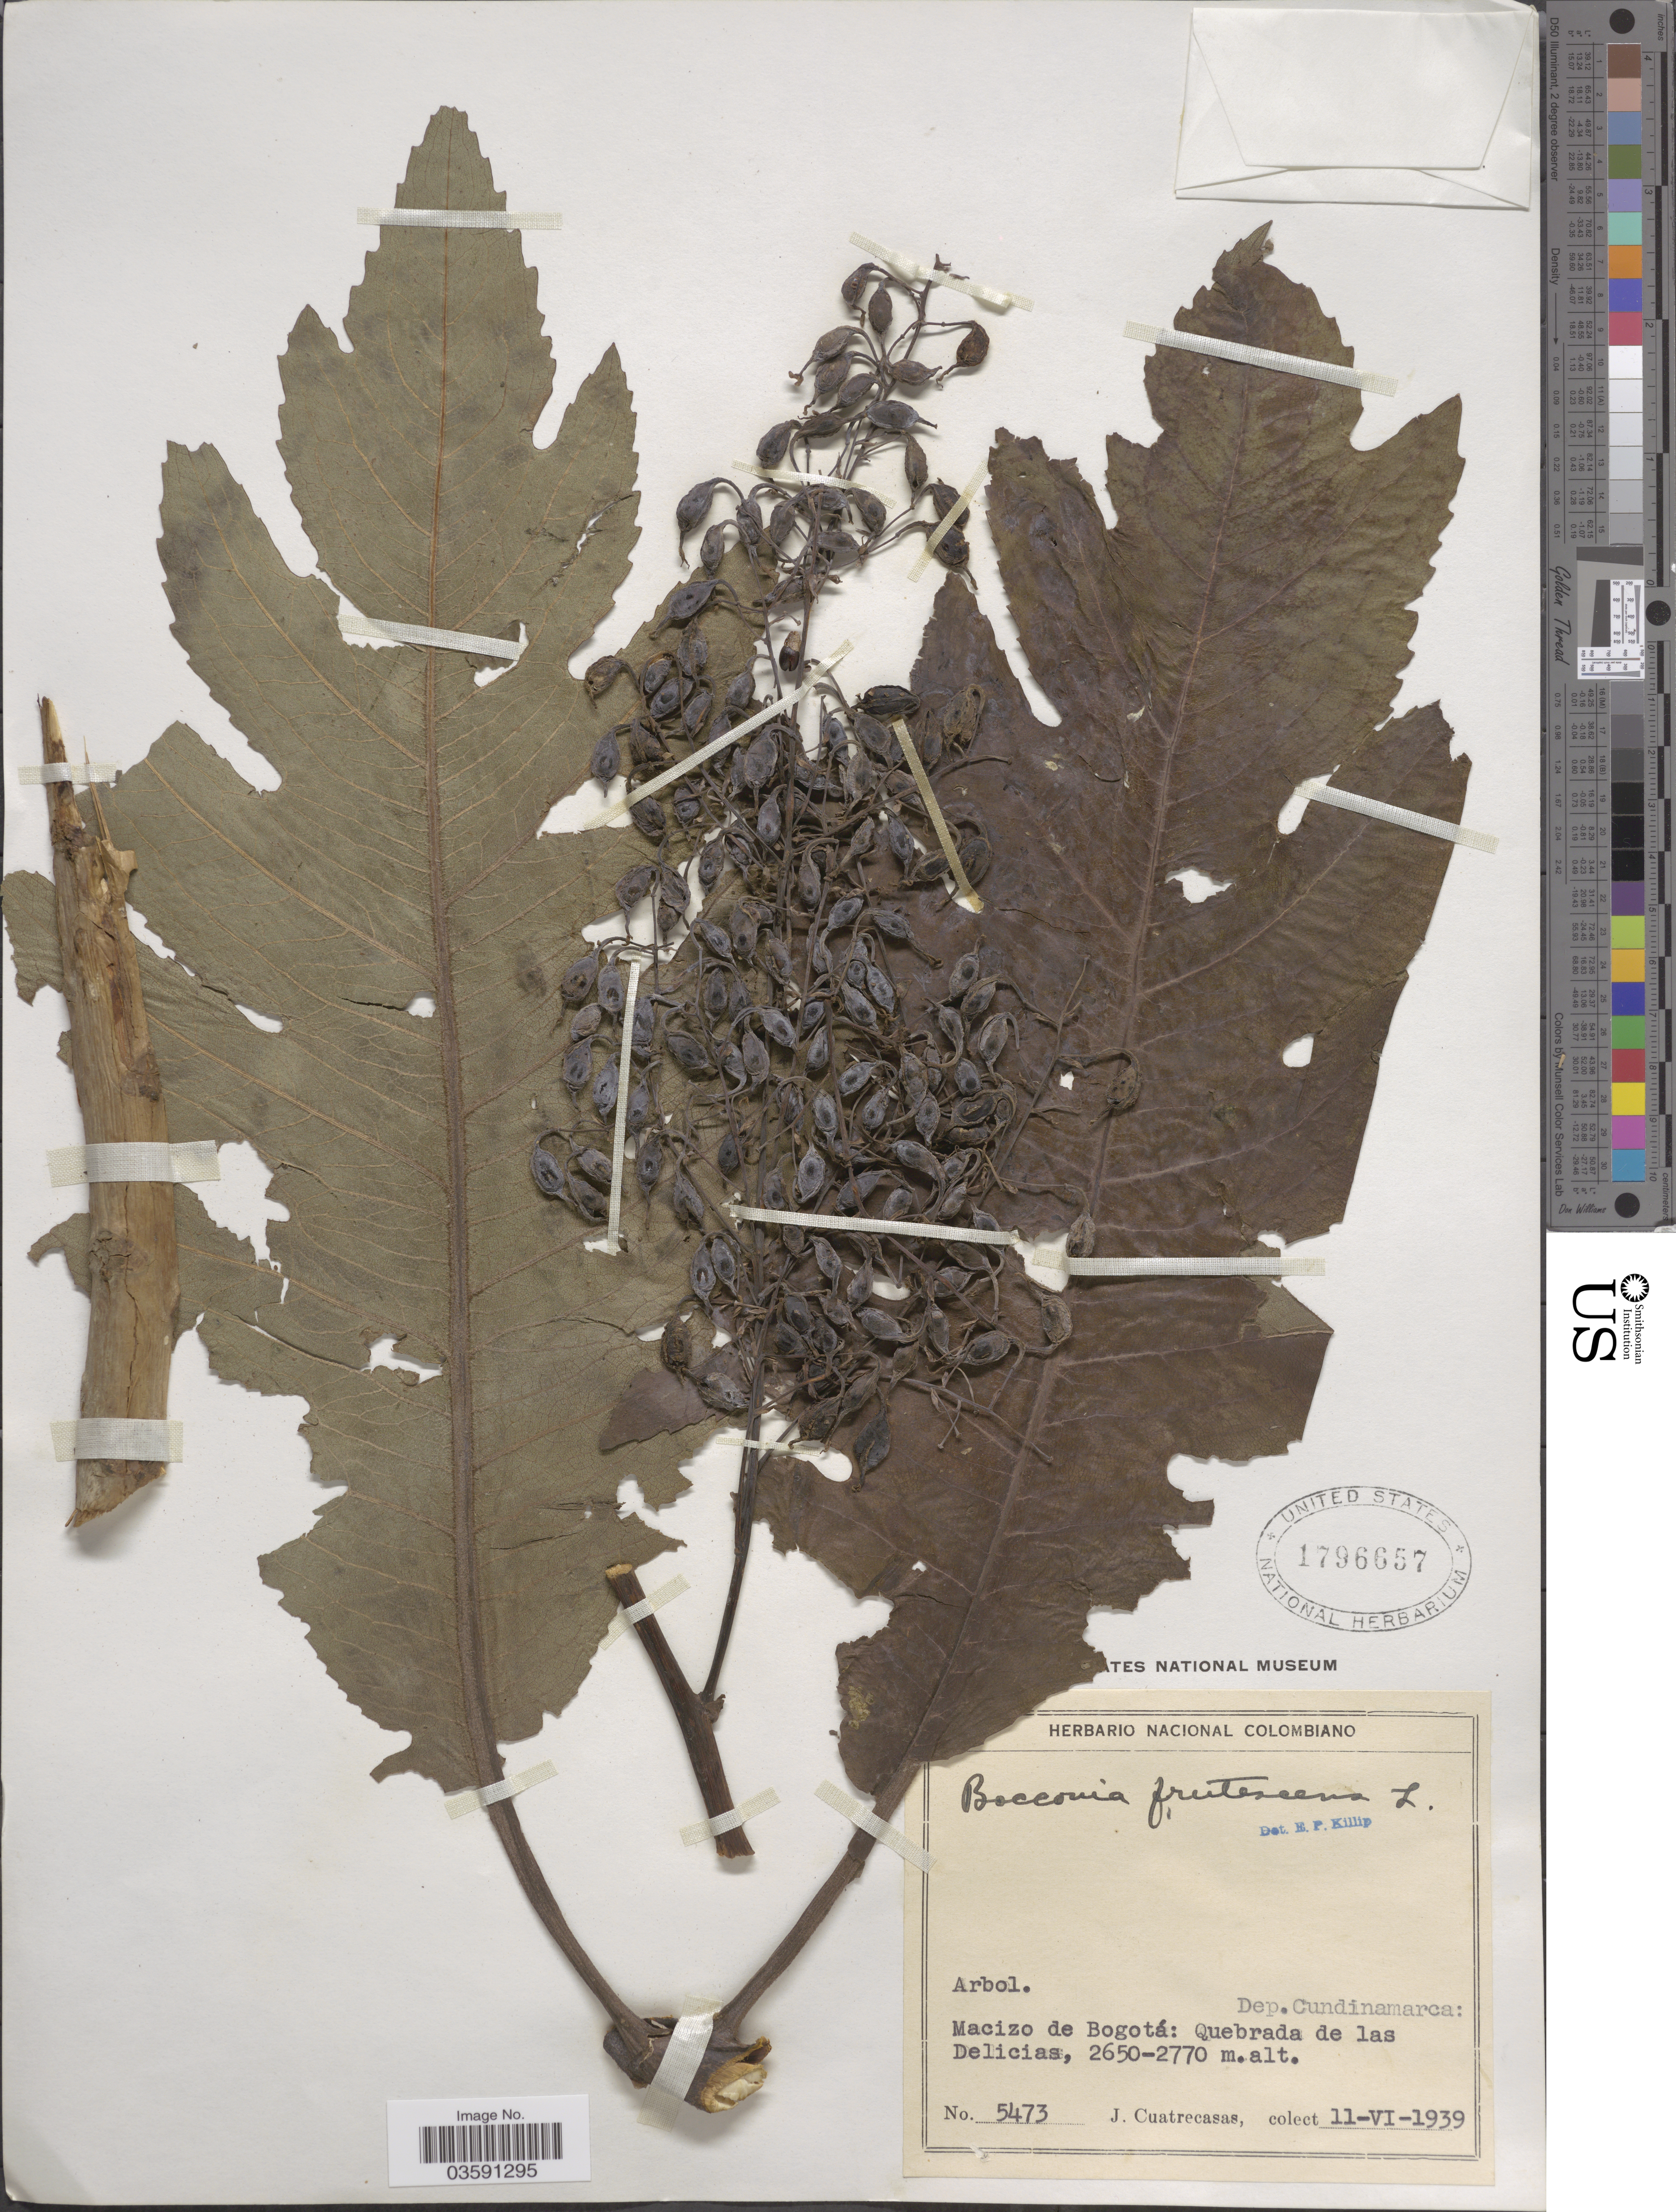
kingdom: Plantae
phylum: Tracheophyta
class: Magnoliopsida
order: Ranunculales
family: Papaveraceae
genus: Bocconia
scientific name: Bocconia integrifolia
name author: Bonpl.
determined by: Strong, Mark T., (BOT), Smithsonian Institution - National Museum of Natural History (UNITED STATES)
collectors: J. Cuatrecasas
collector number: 5473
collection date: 1939-06-11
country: Colombia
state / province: Cundinamarca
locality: Dep. Cundinamarca: Macizo de Bogotá: Quebrada de las Delicias.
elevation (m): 2650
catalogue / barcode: US 1796657